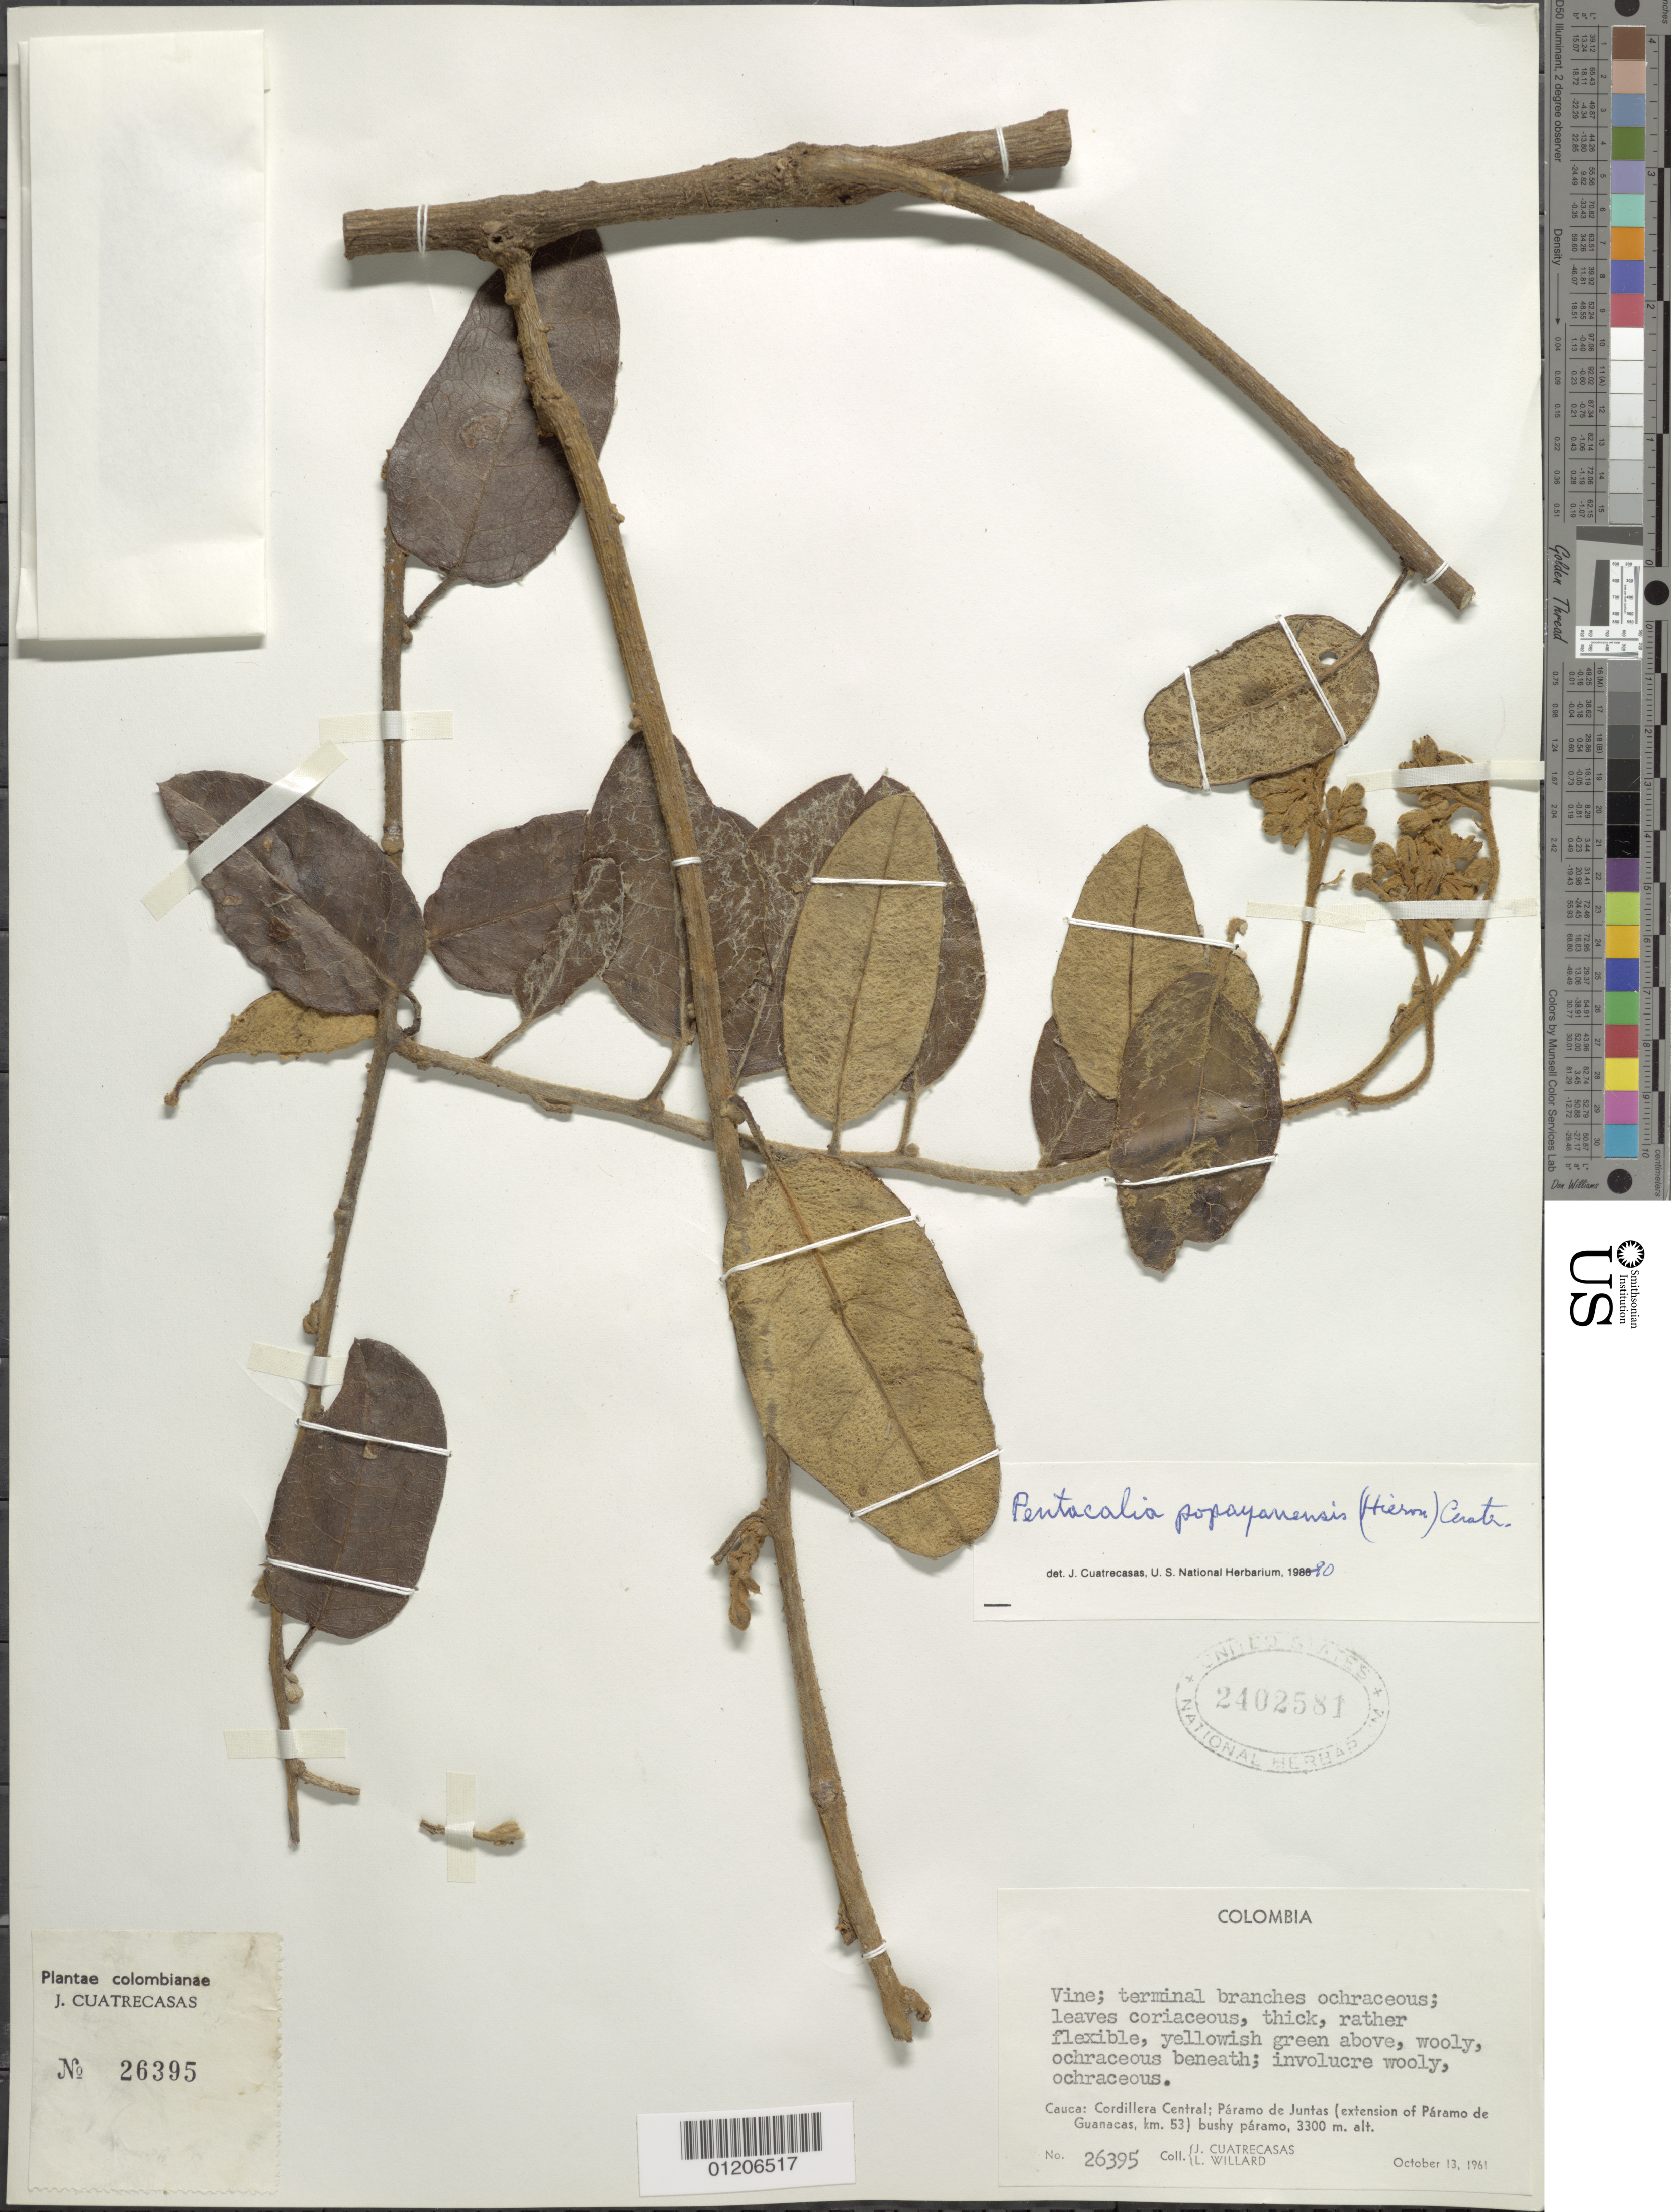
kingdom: Plantae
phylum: Tracheophyta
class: Magnoliopsida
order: Asterales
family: Asteraceae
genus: Pentacalia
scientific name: Pentacalia popayanensis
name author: (Hieron.) Cuatrec.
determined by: Cuatrecasas, J.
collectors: J. Cuatrecasas & L. Willard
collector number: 26395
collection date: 1961-10-13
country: Colombia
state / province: Cauca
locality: Cordillera central: Páramo de Juntas (extension of Páramo de Guanacas, km. 53).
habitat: bushy páramo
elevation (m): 3300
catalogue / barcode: US 2402581